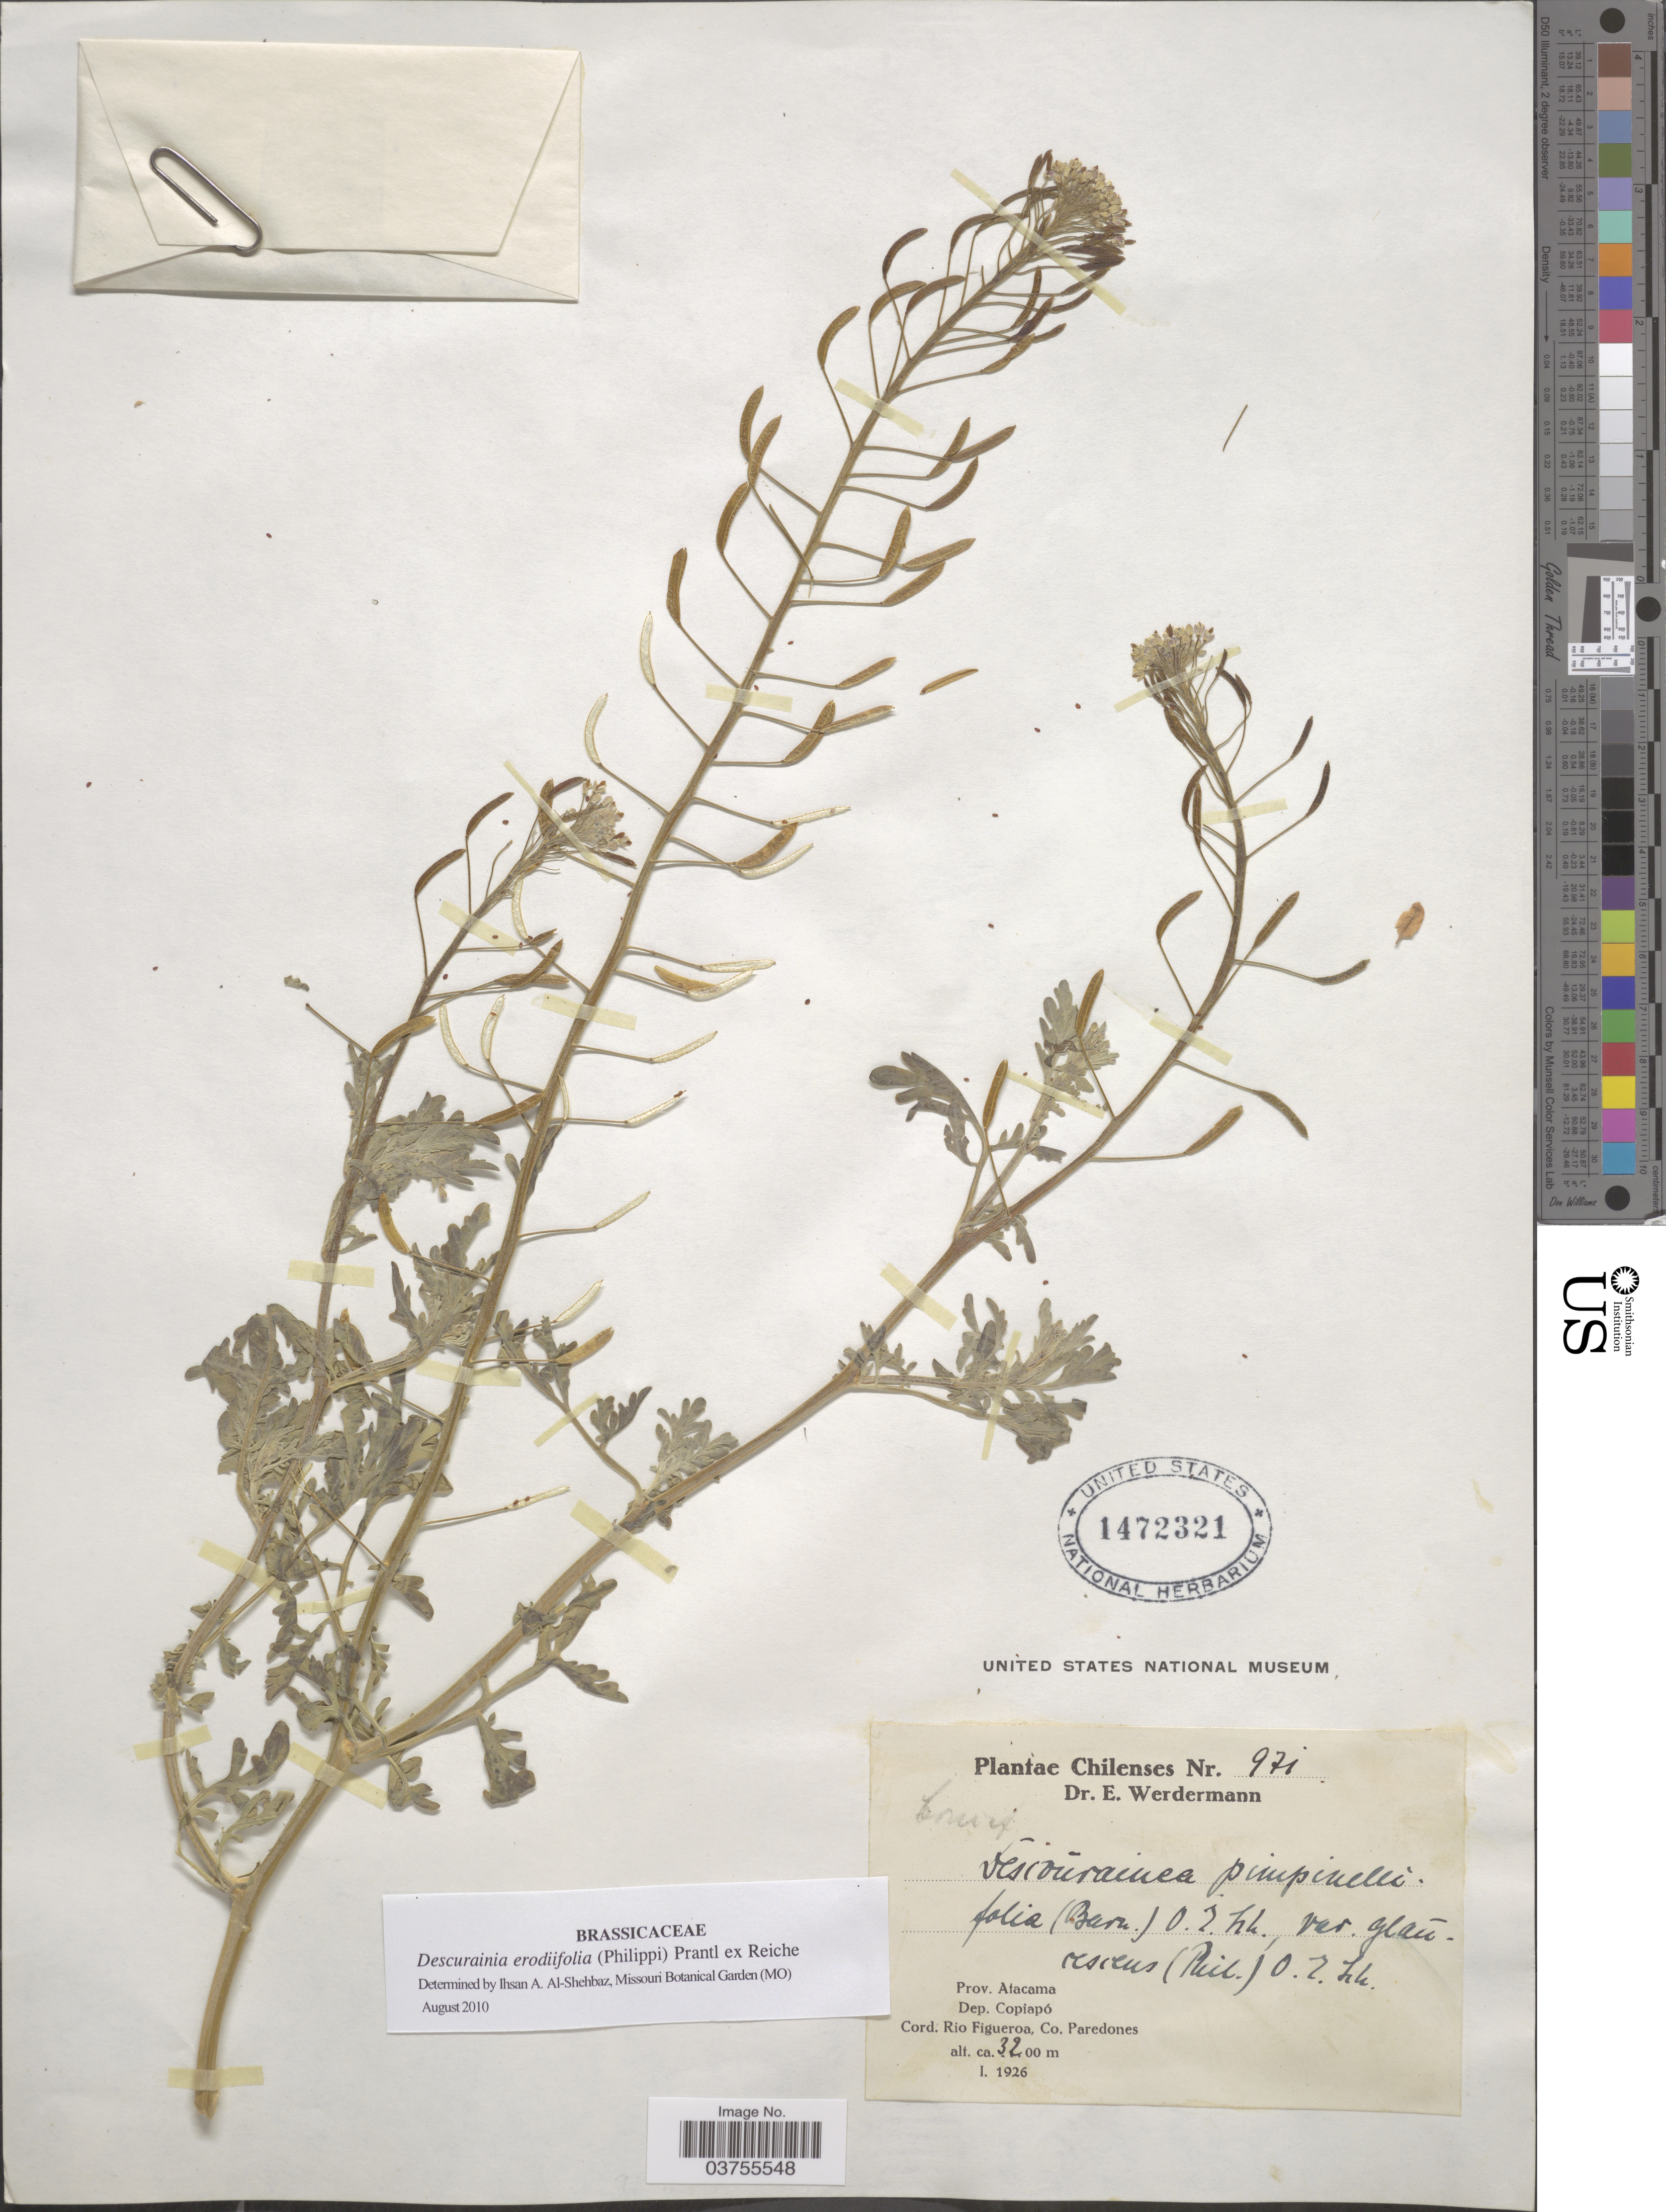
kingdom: Plantae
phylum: Tracheophyta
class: Magnoliopsida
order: Brassicales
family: Brassicaceae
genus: Descurainia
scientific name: Descurainia erodiifolia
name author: (Phil. & C.A. Mey.) Prantl ex Reiche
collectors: E. Werdermann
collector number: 97i*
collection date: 1926-01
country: Chile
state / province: Atacama (III)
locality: Dep. Copiapó. Cord. Rio Figueroa, Co. Paredones.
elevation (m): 3200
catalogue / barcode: US 1472321